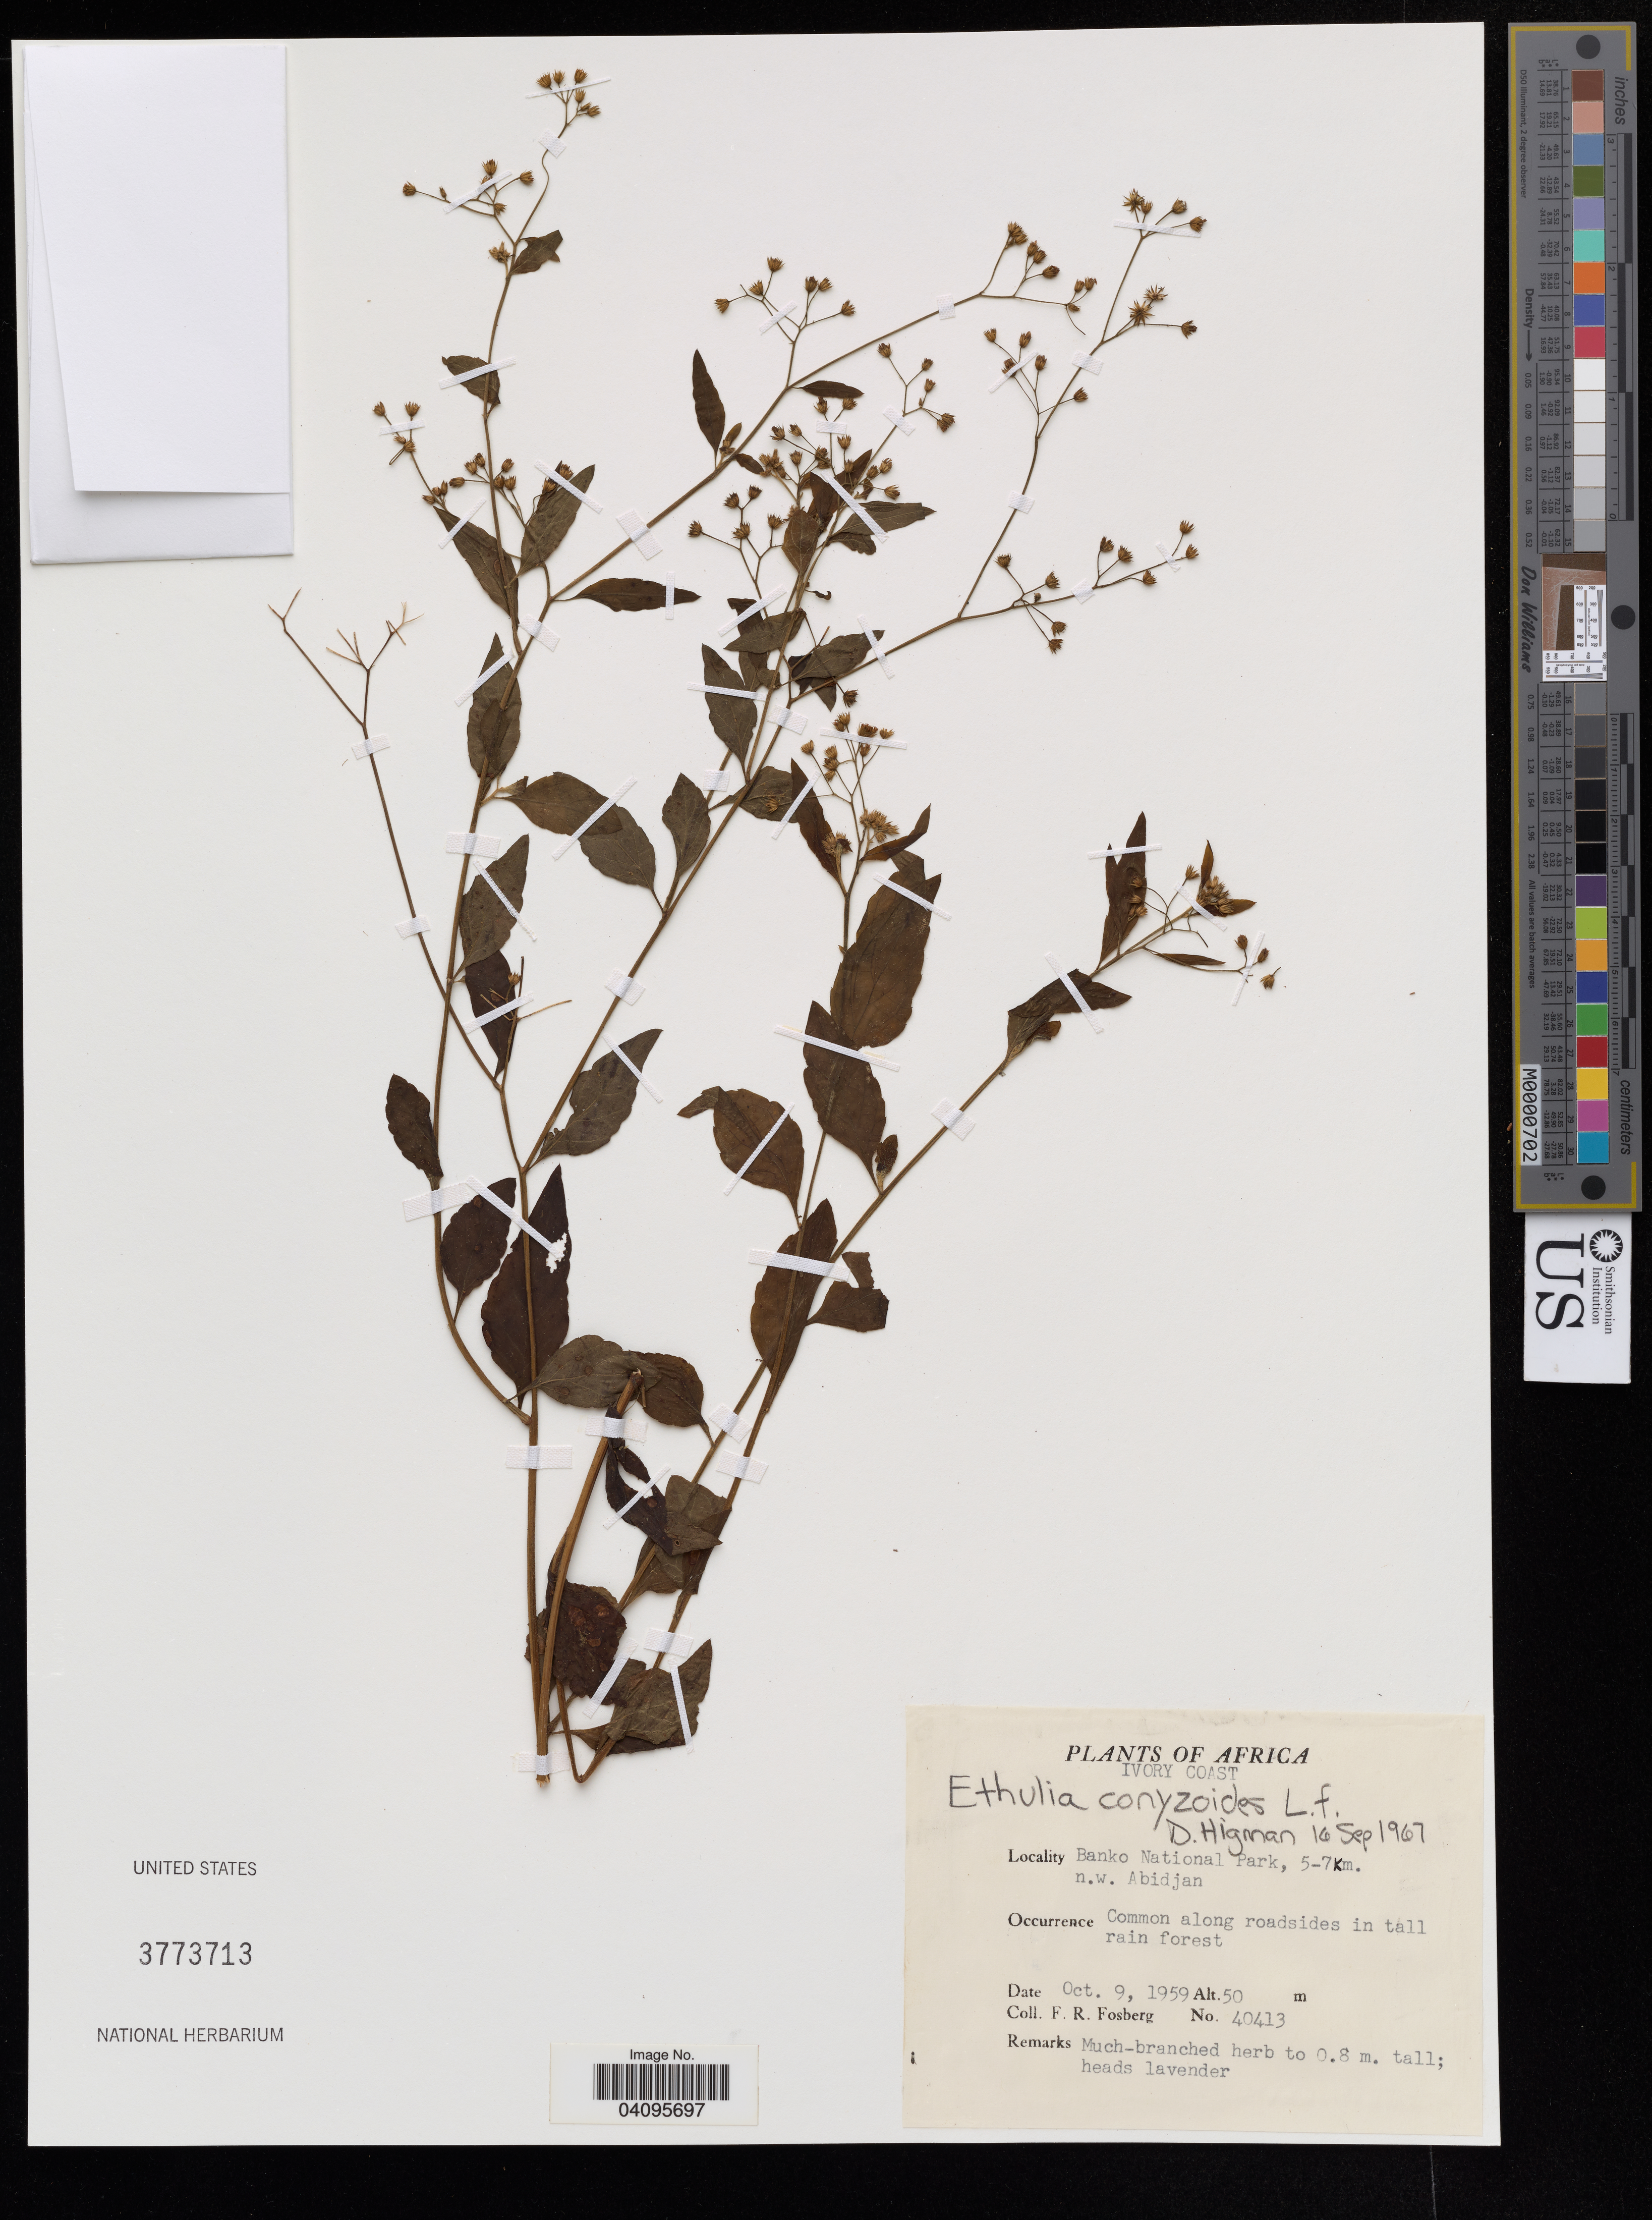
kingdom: Plantae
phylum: Tracheophyta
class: Magnoliopsida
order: Asterales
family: Asteraceae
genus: Ethulia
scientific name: Ethulia conyzoides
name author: L. f.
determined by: Higman, D.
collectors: F. R. Fosberg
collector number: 40413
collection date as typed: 09 Oct 1959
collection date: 1959-10-09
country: Ivory Coast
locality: Banko National Park, 5-7 km NW of Abidjan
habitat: Roadside in tall rain forest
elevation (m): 50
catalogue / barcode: US 3773713